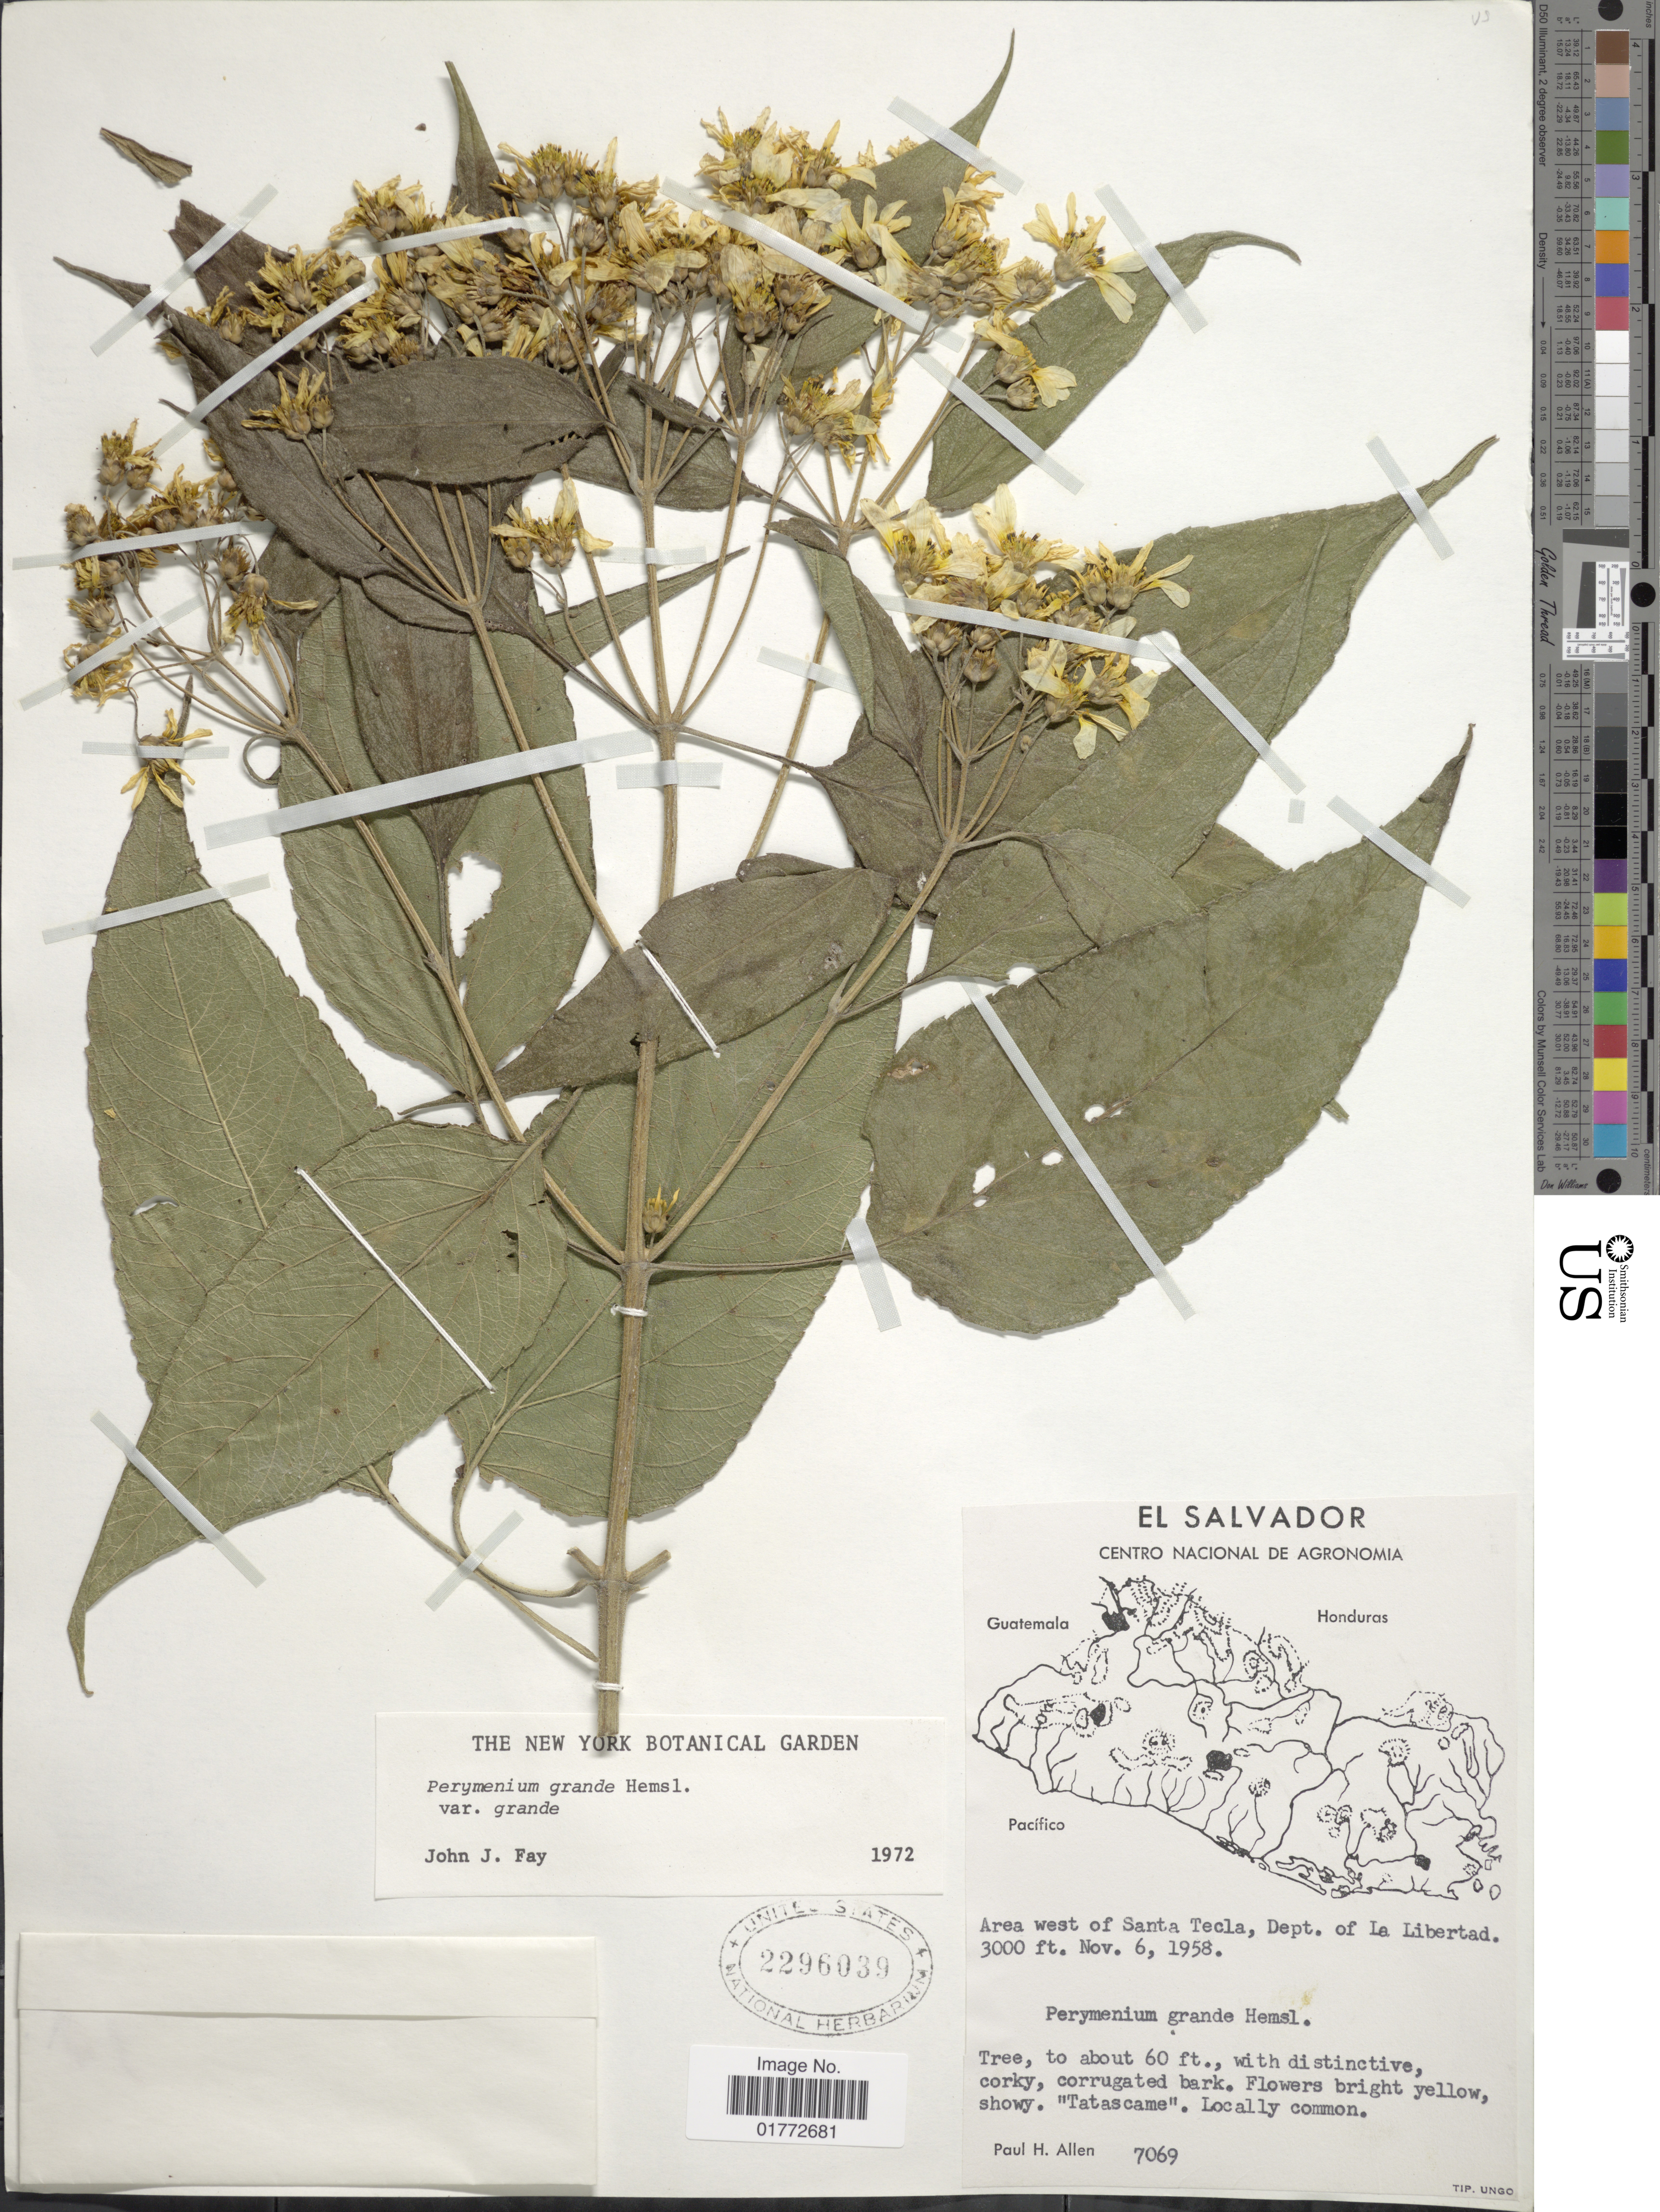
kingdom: Plantae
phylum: Tracheophyta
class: Magnoliopsida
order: Asterales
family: Asteraceae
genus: Perymenium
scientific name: Perymenium grande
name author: Hemsl.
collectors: P. H. Allen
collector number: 7069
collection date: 1958-11-06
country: El Salvador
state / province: La Libertad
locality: Area west of Santa Tecla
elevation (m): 914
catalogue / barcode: US 2296039